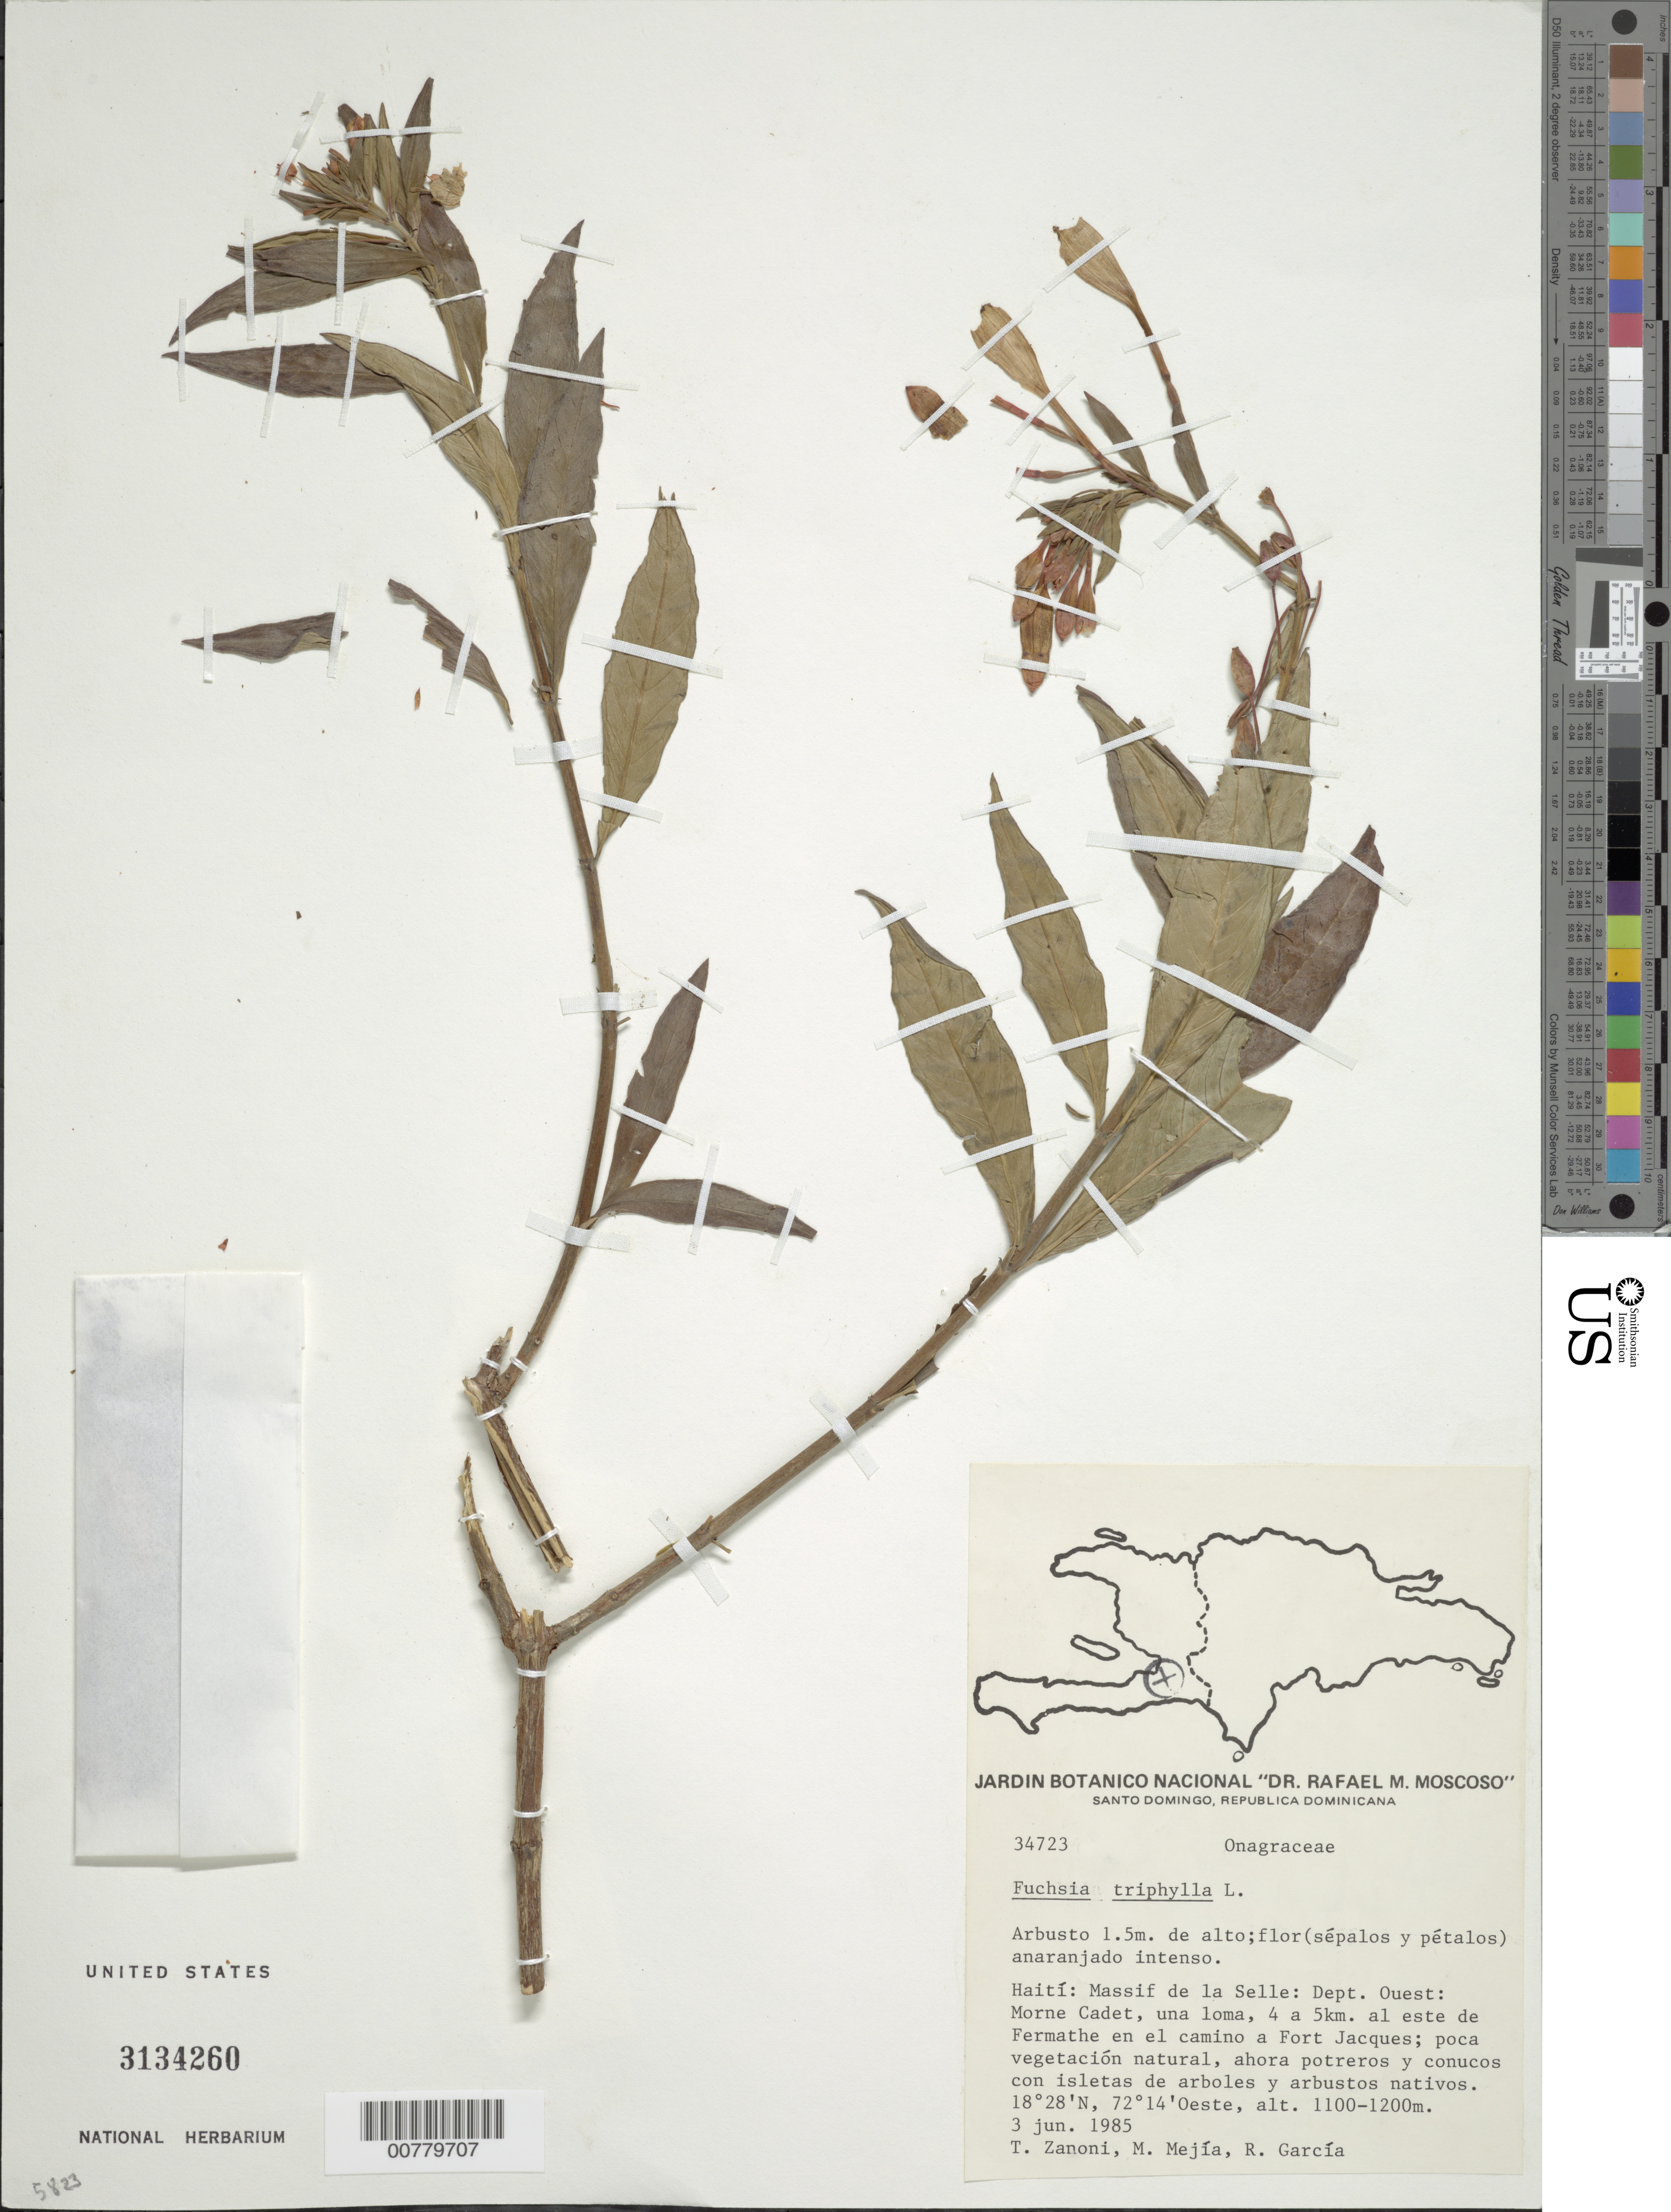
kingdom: Plantae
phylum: Tracheophyta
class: Magnoliopsida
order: Myrtales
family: Onagraceae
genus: Fuchsia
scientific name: Fuchsia triphylla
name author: L.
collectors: T. A. Zanoni, M. Mejia & R. G. García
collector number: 34723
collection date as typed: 03 Jun 1985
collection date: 1985-06-03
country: Haiti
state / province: Ouest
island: Hispaniola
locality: Massif de la Selle, Morne Cadet, a hill, 4 to 5 km east of Fermathe in road to Fort Jacques.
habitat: Few natural vegetation, horse stables and cultivated land with tree patches and native shrubs.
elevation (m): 1100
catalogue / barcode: US 3134260